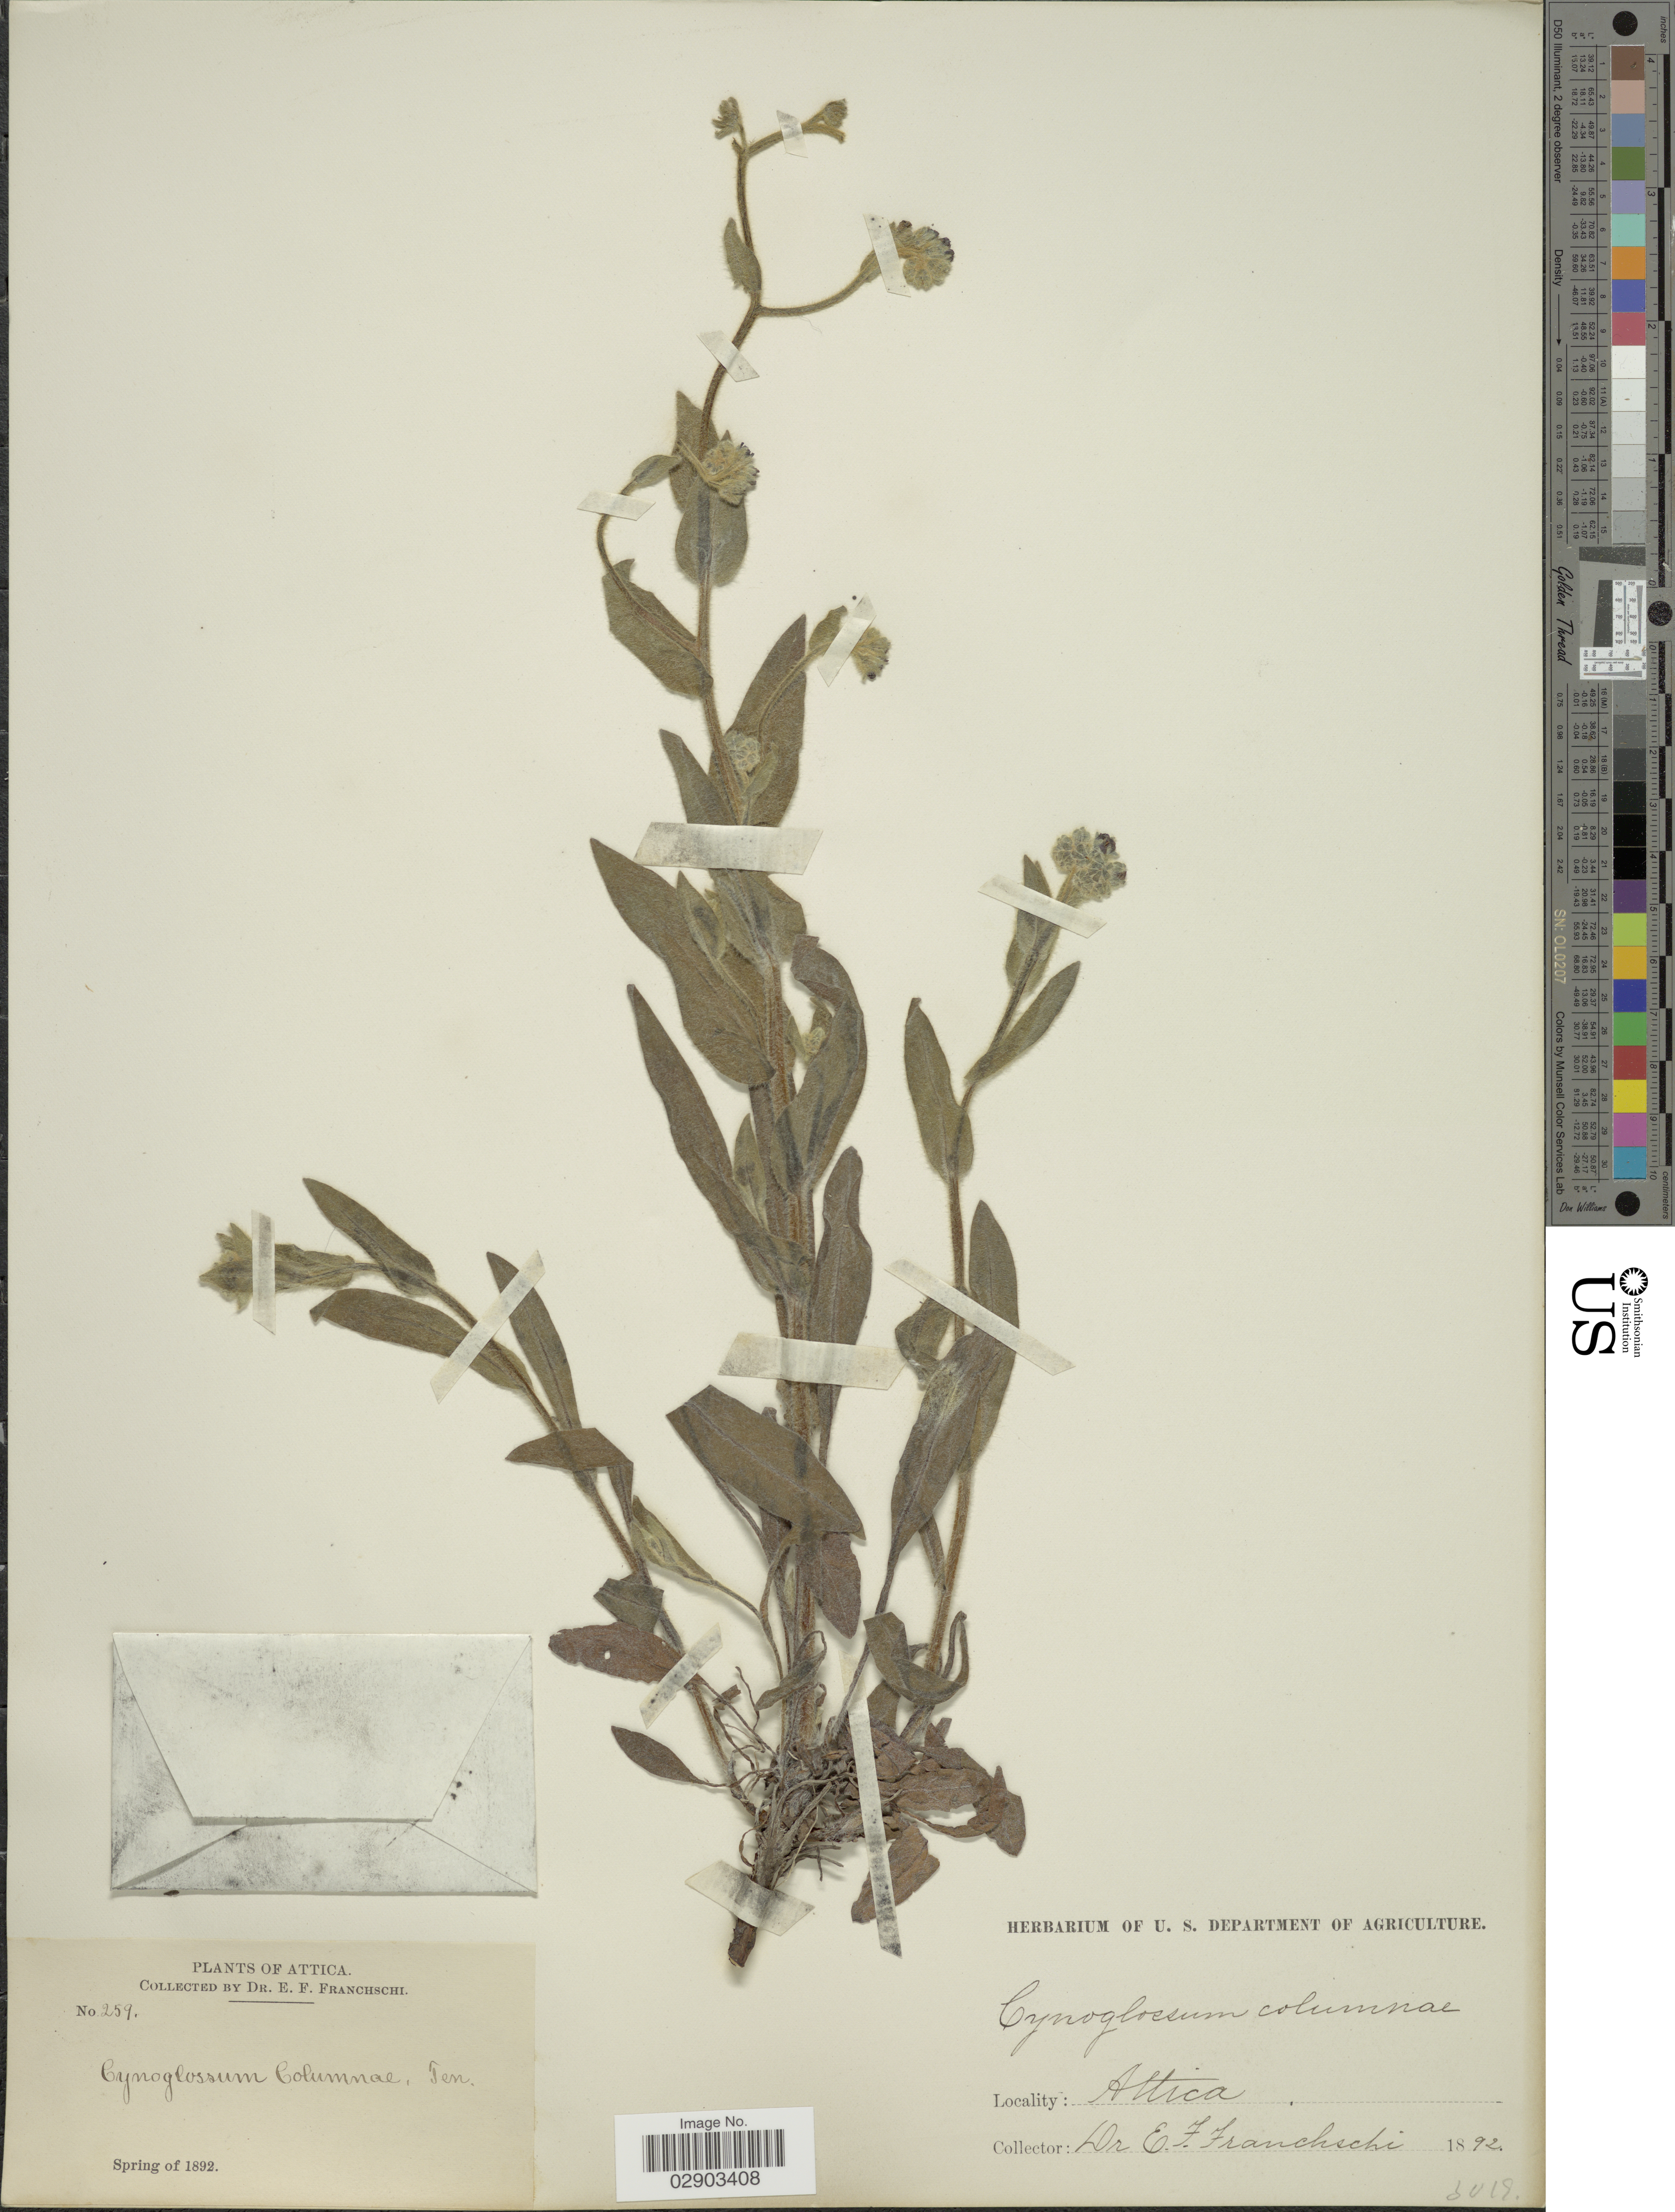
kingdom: Plantae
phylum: Tracheophyta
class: Magnoliopsida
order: Boraginales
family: Boraginaceae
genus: Cynoglossum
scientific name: Cynoglossum columnae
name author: Biv.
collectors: E. Franchschi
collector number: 259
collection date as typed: Spring of 1892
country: Greece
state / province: Attica